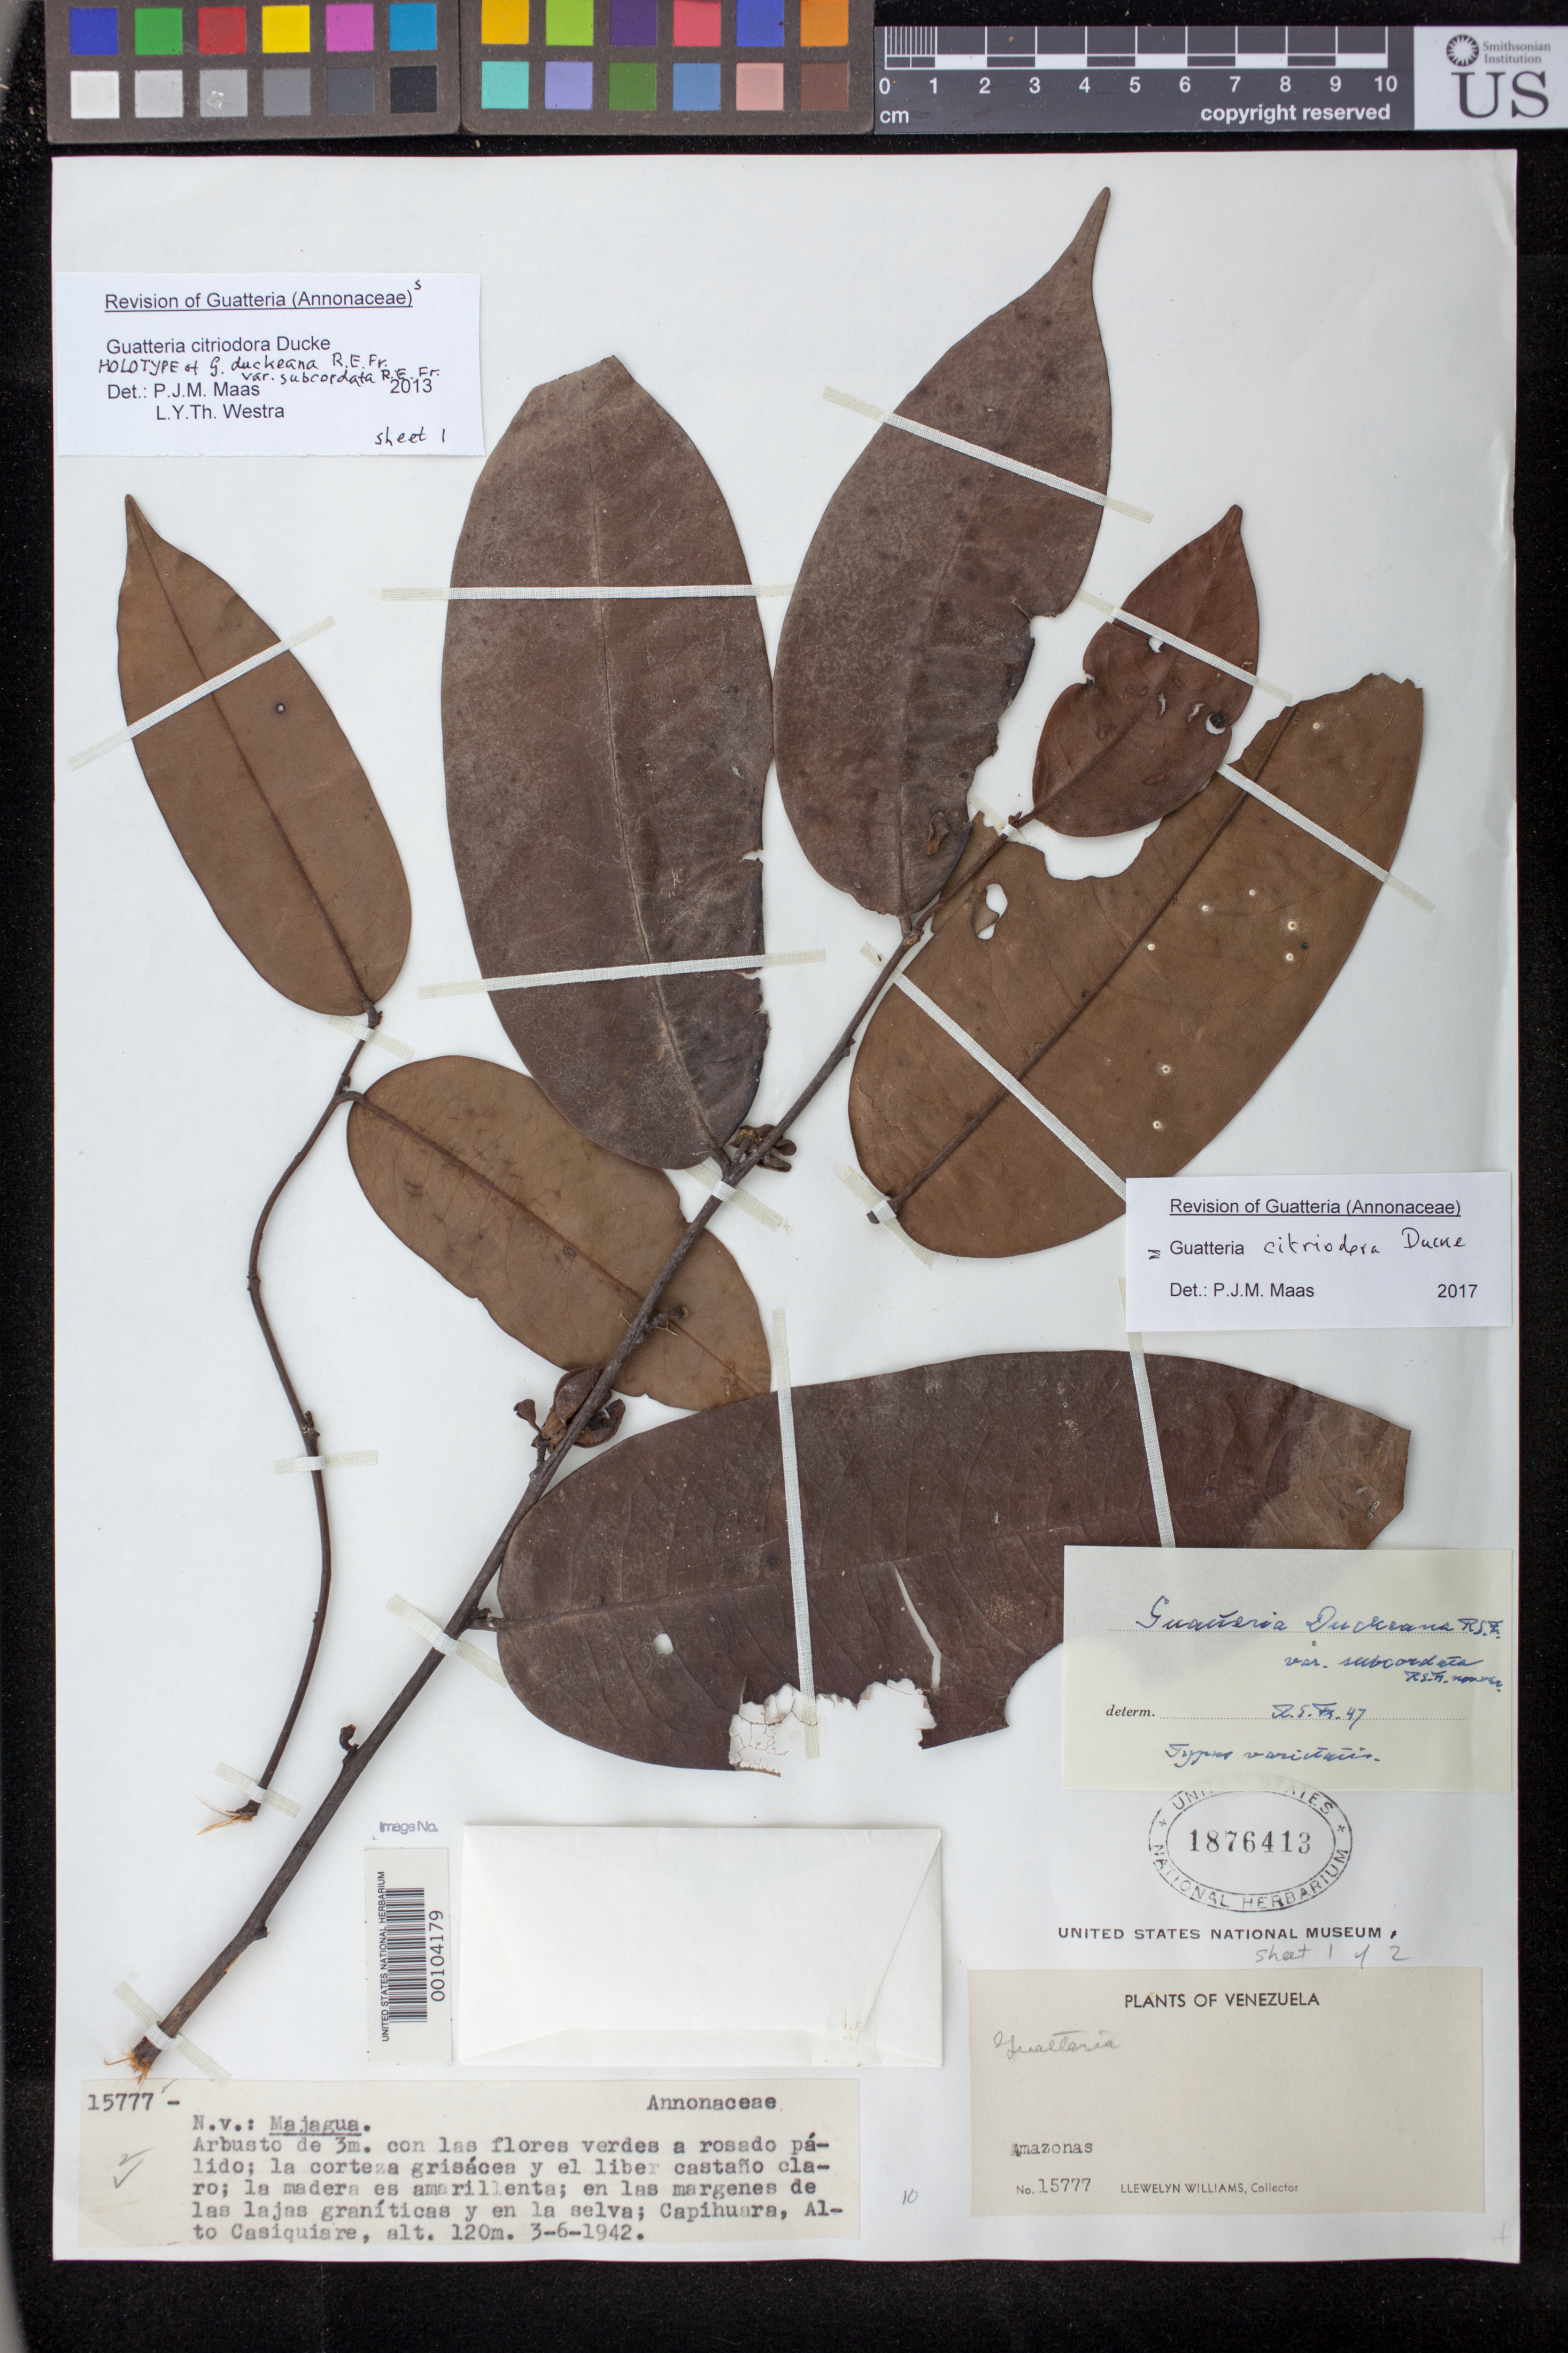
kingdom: Plantae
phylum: Tracheophyta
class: Magnoliopsida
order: Magnoliales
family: Annonaceae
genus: Guatteria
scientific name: Guatteria duckeana var. subcordata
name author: R.E. Fr.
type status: Holotype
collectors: Ll. Williams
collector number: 15777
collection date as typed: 03 Jun 1942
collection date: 1942-06-03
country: Venezuela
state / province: Amazonas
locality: Capihuara, Alto Casiquiare.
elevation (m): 120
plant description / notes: This sheet annotated "typus varietatis" by R. E. Fries. Holotype apparently on 2 sheets, with USNH 1876413 annotated by Fries as "typus varietatis" but 1876414 labeled as "sheet 2". A third sheet (USNH 2428528) was mounted separately, is not labeled as "sheet 3" and is not part of the holotype (but was erroneously annotated as "sheet 2" of holotype by Maas & Westra, 2013)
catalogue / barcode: US 1876413